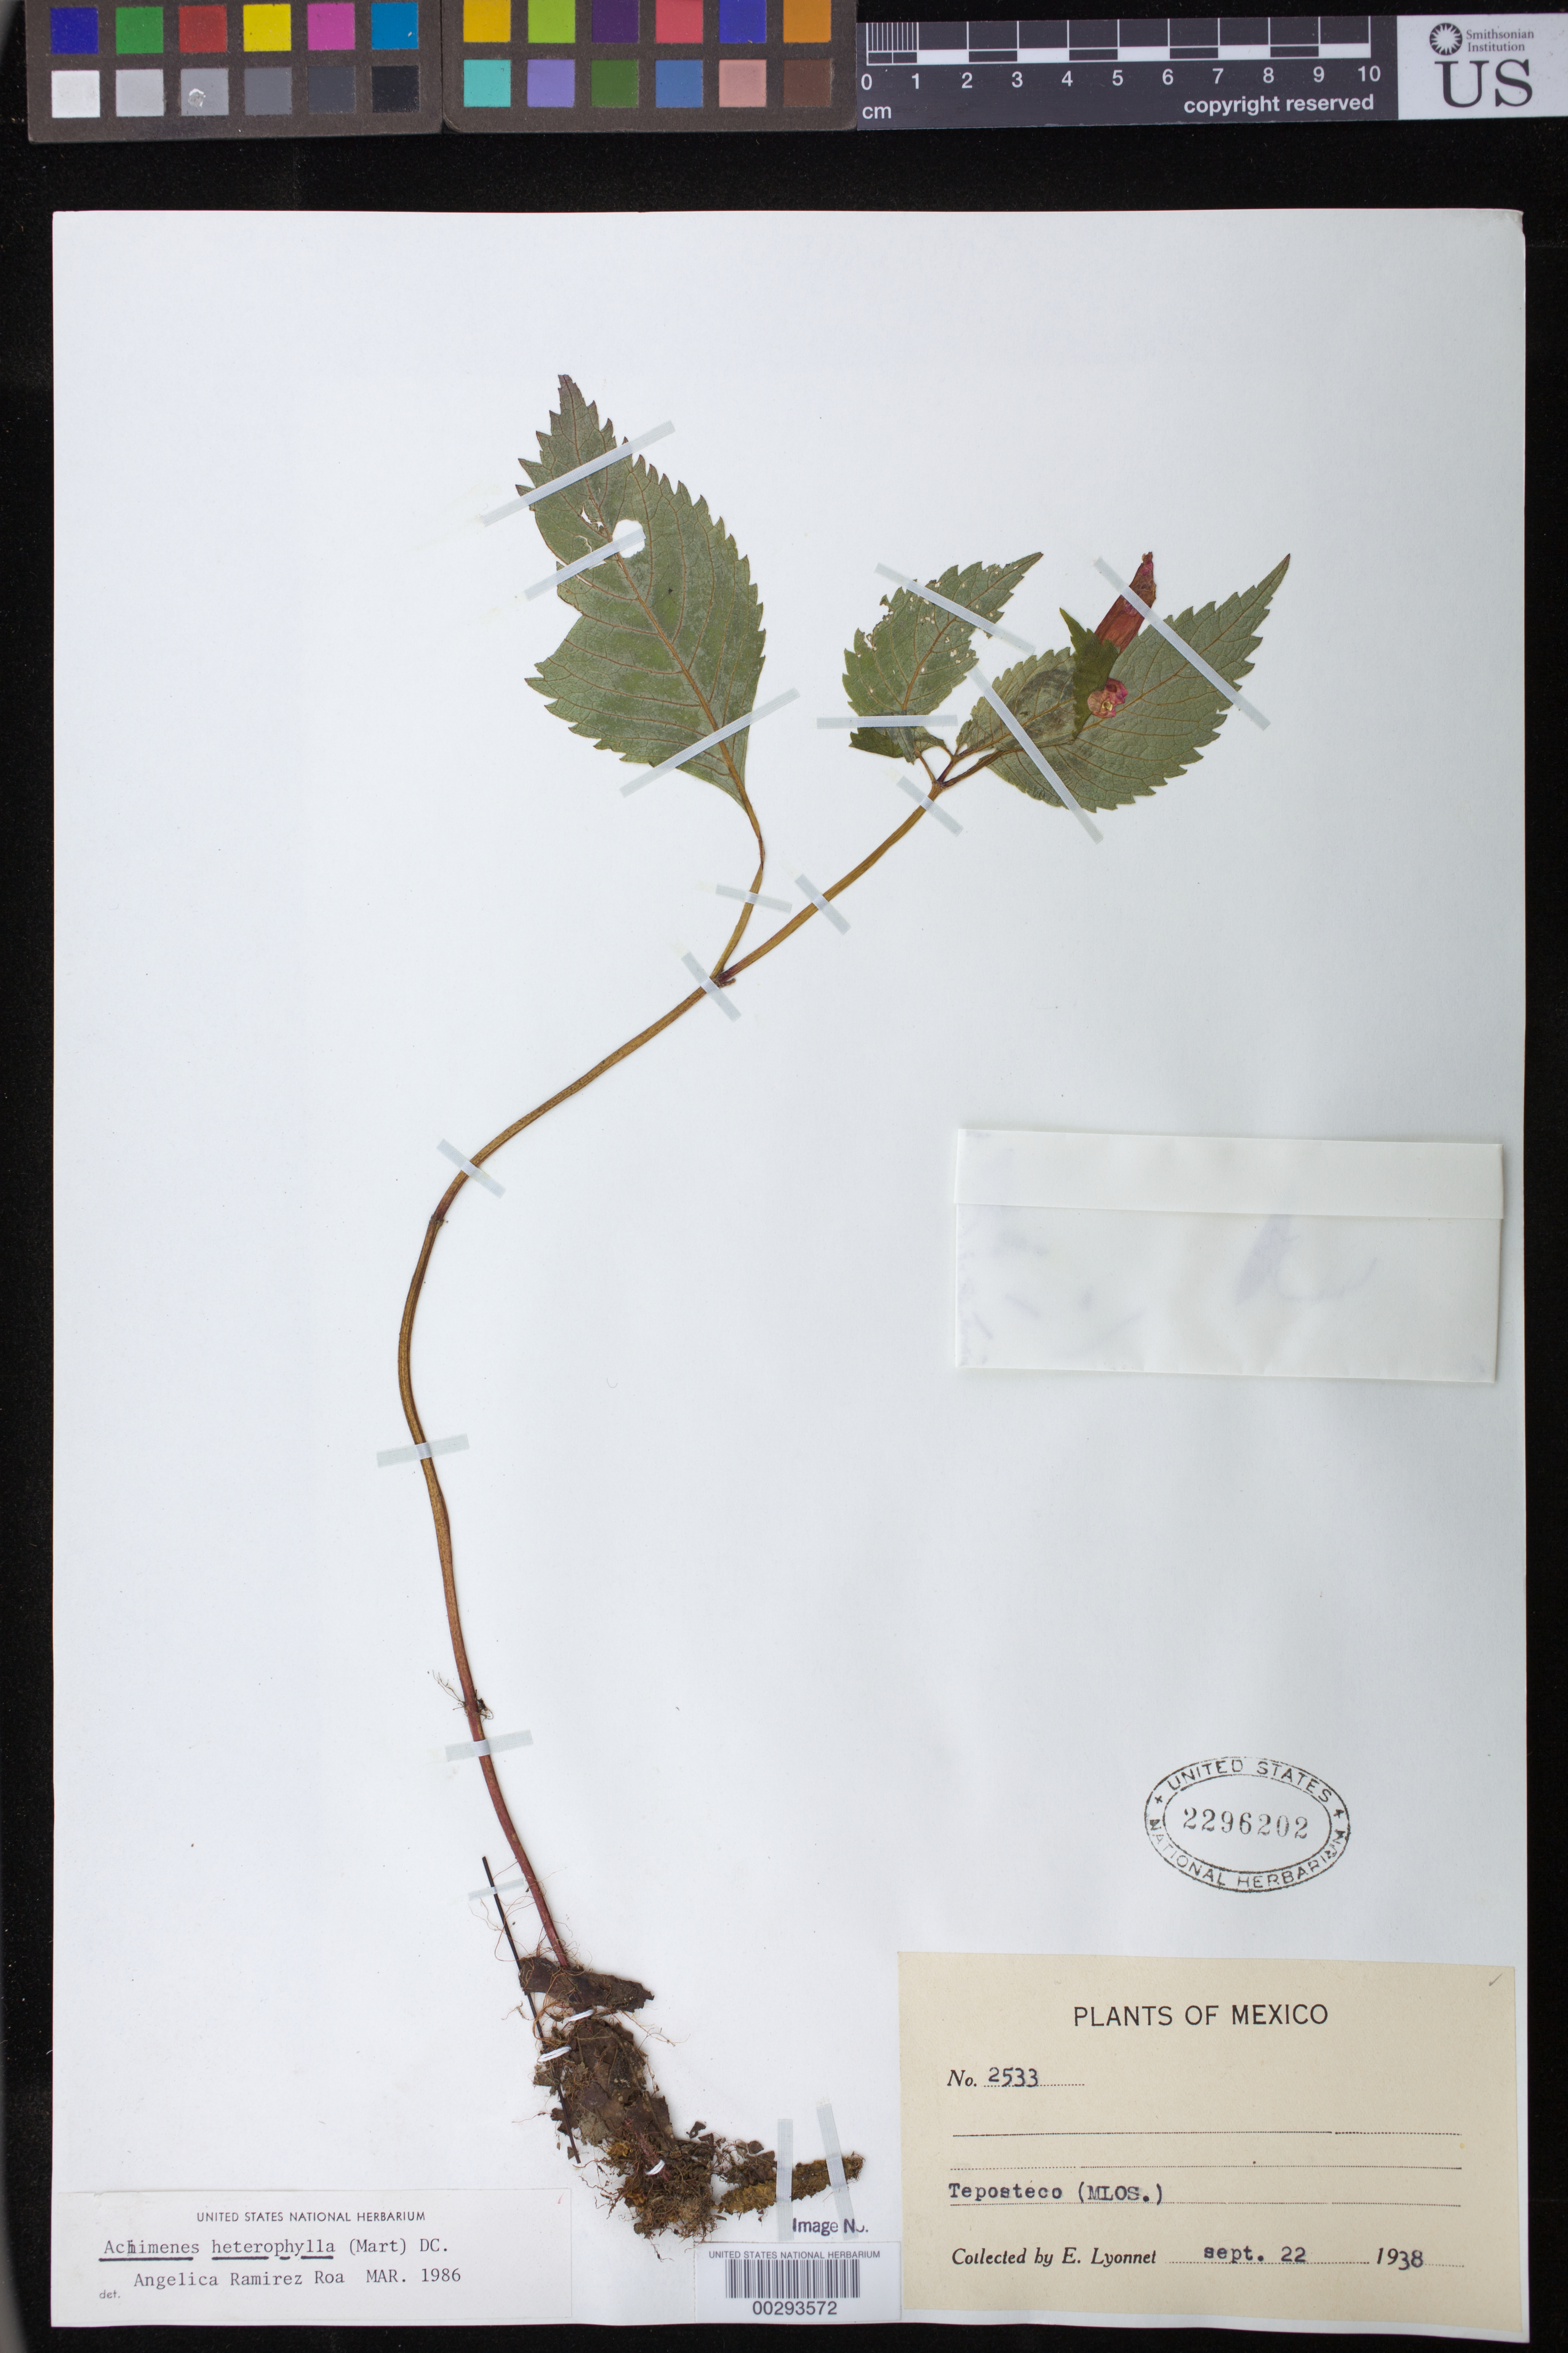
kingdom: Plantae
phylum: Tracheophyta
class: Magnoliopsida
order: Lamiales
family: Gesneriaceae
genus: Achimenes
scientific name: Achimenes heterophylla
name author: (Mart.) DC.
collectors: Bro. E. Lyonnet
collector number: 2533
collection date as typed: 22 Sep 1938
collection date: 1938-09-22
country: Mexico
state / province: Morelos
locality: Teposteco (Mlos)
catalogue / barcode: US 2296202